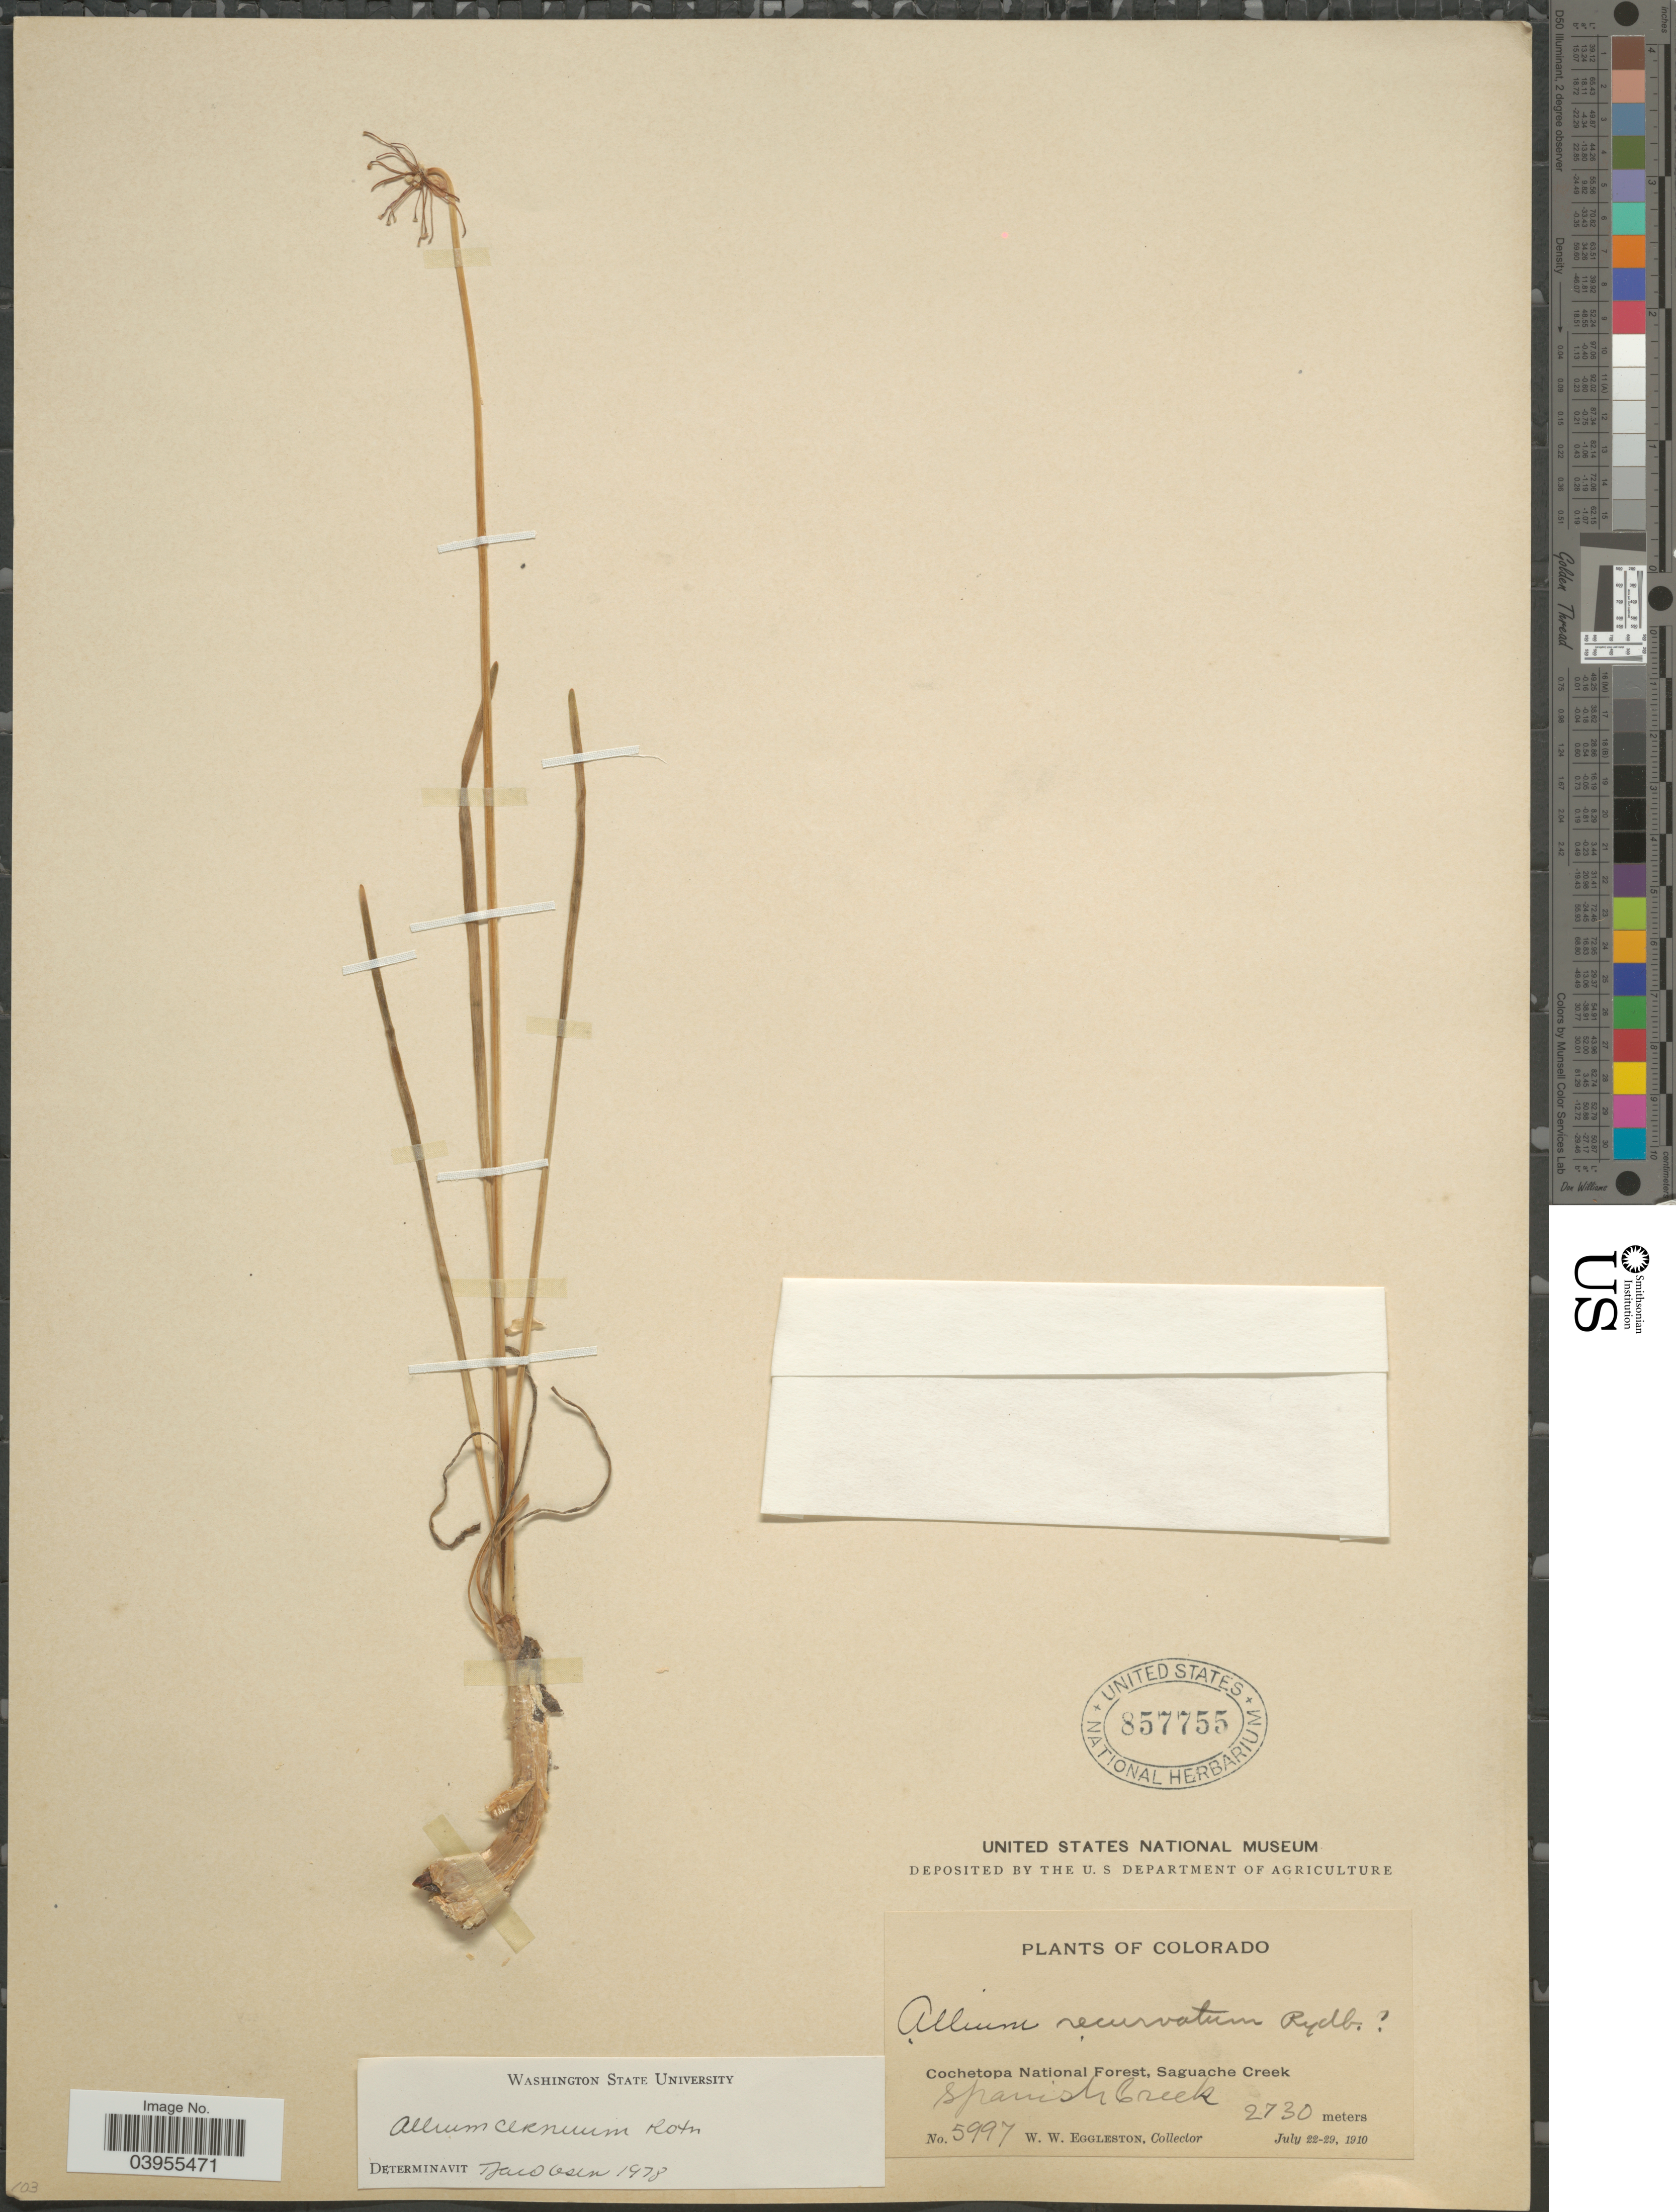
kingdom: Plantae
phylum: Tracheophyta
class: Liliopsida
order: Asparagales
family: Amaryllidaceae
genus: Allium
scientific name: Allium cernuum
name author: Roth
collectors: W. W. Eggleston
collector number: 5997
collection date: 1910-07-22/1910-07-29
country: United States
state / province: Colorado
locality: Cochetopa National Forest, Saguache Creek. Spanish Creek.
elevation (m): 2730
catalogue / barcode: US 857755